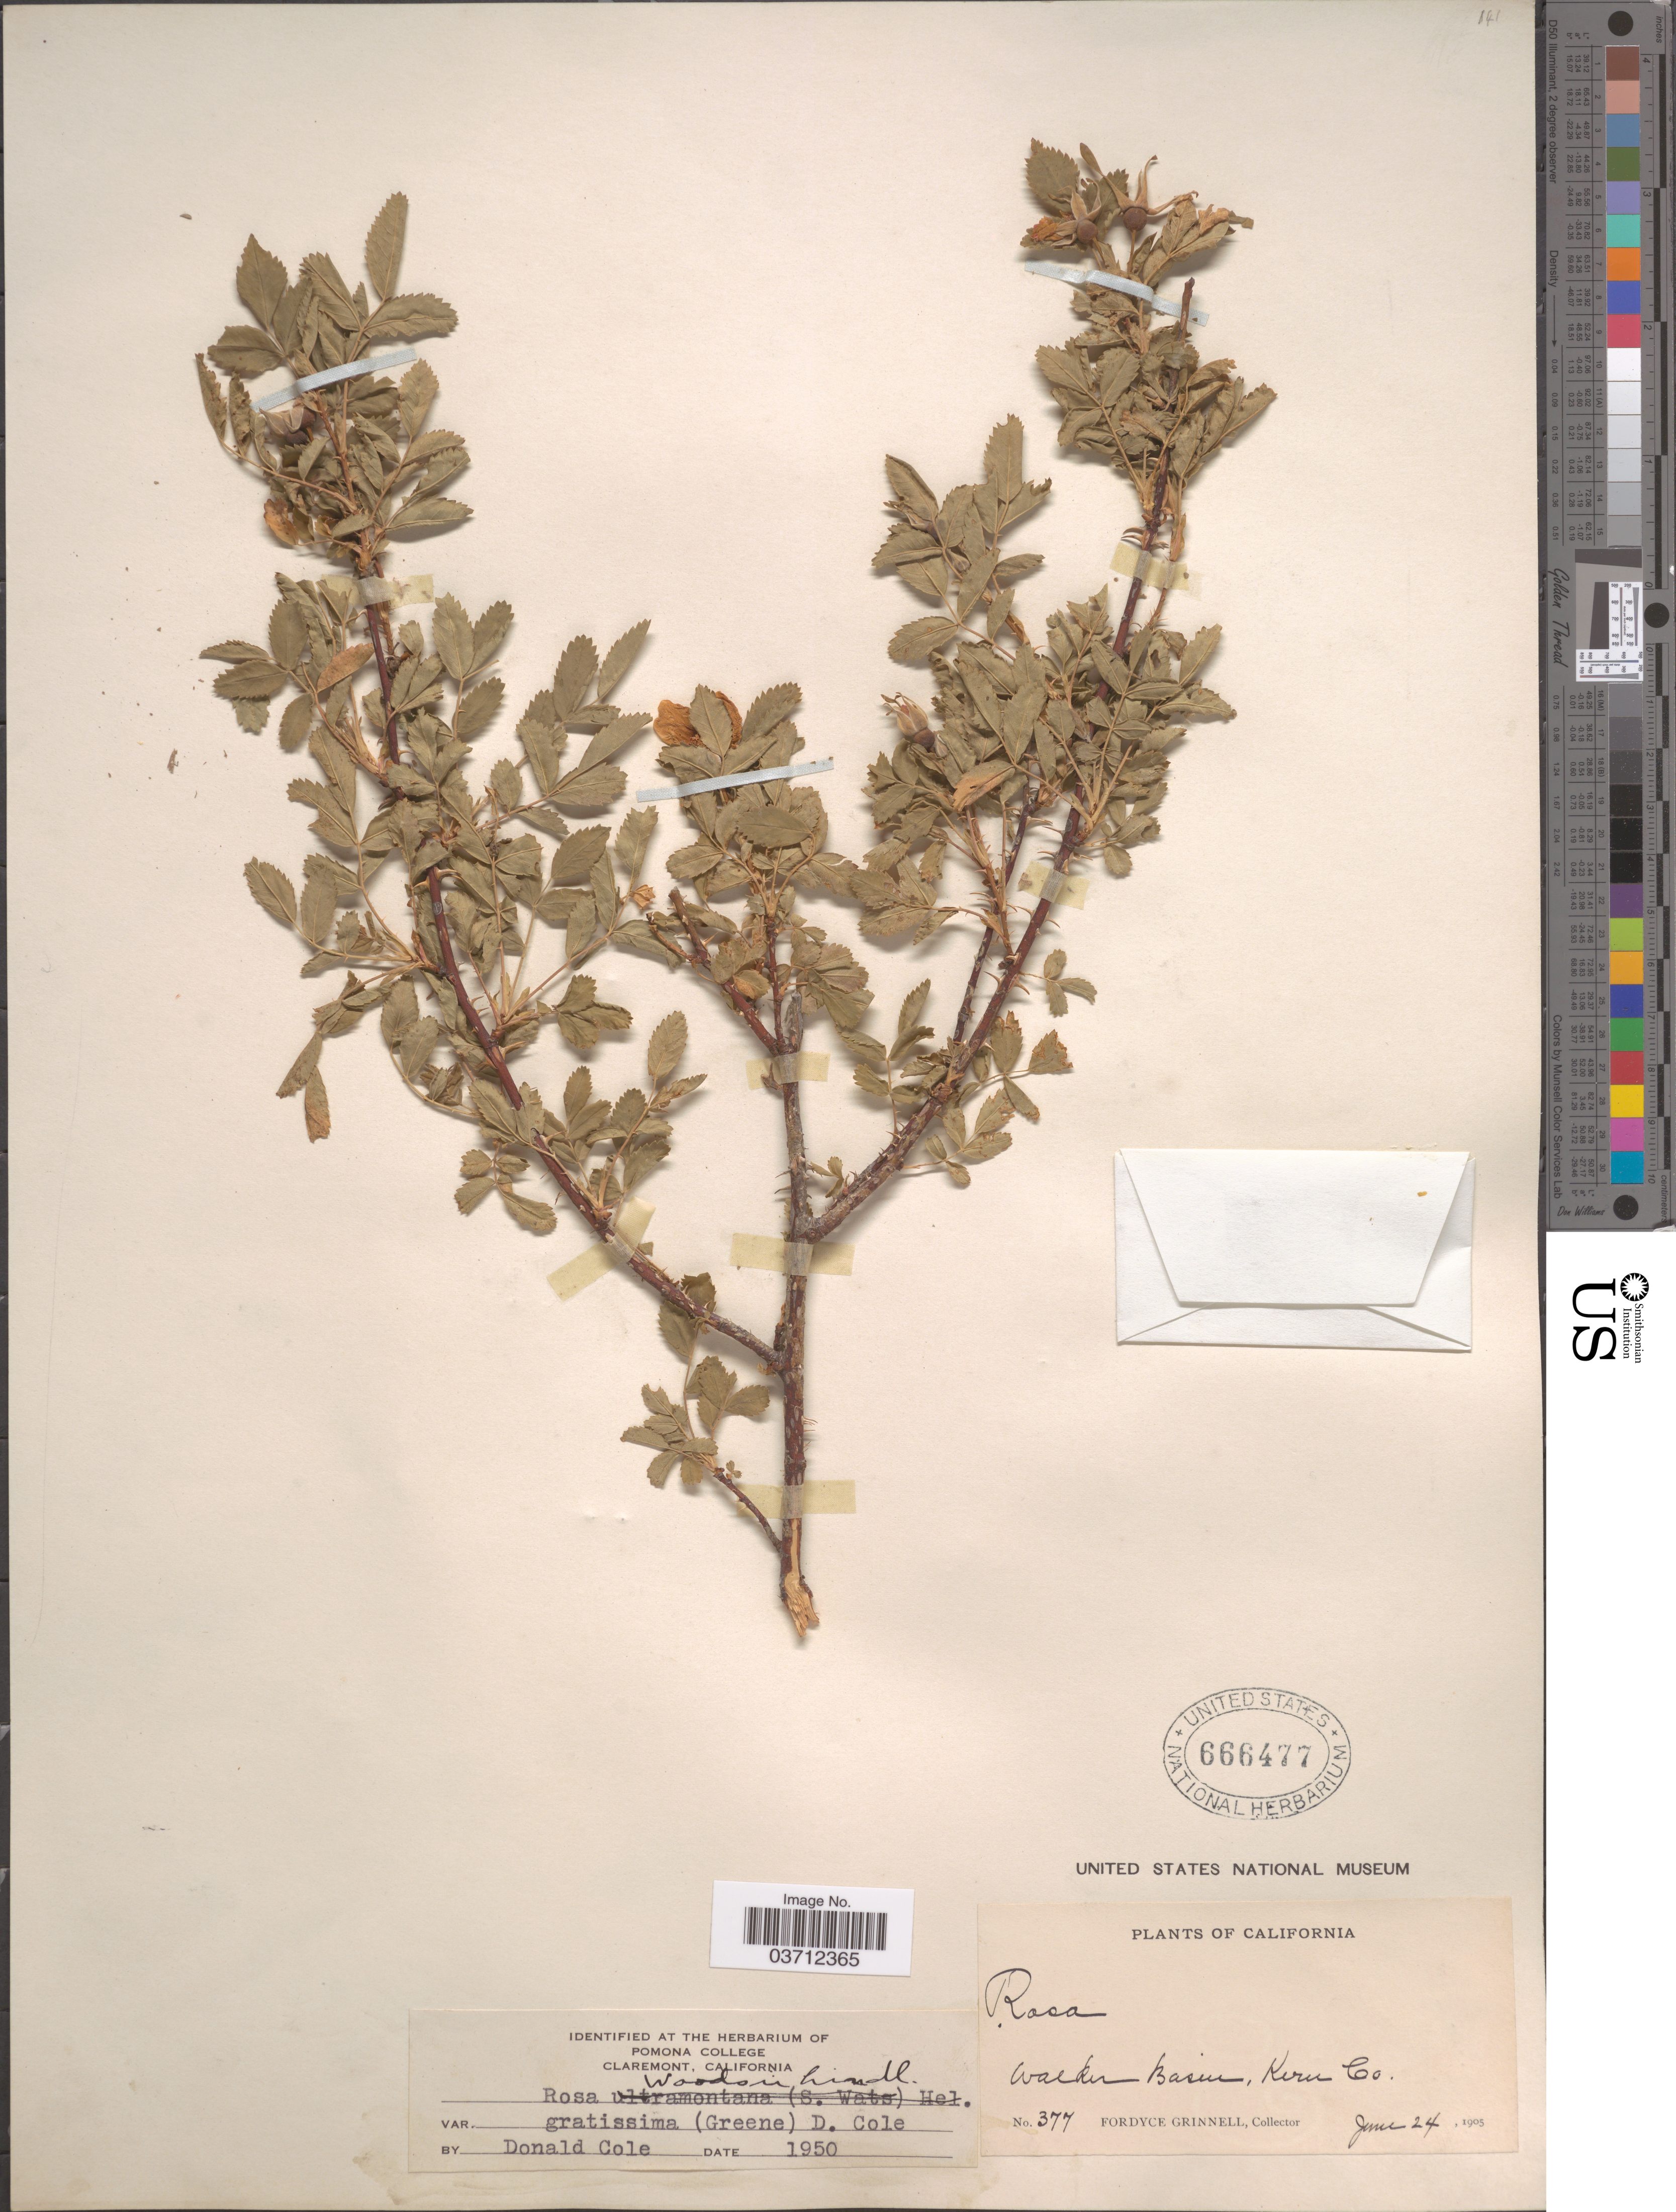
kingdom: Plantae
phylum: Tracheophyta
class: Magnoliopsida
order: Rosales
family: Rosaceae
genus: Rosa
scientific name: Rosa woodsii var. gratissima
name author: (Greene) D. Cole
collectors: F. Grinnell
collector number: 377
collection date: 1905-06-24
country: United States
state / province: California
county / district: Kern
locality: Walker Basin, Kern Co.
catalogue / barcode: US 666477